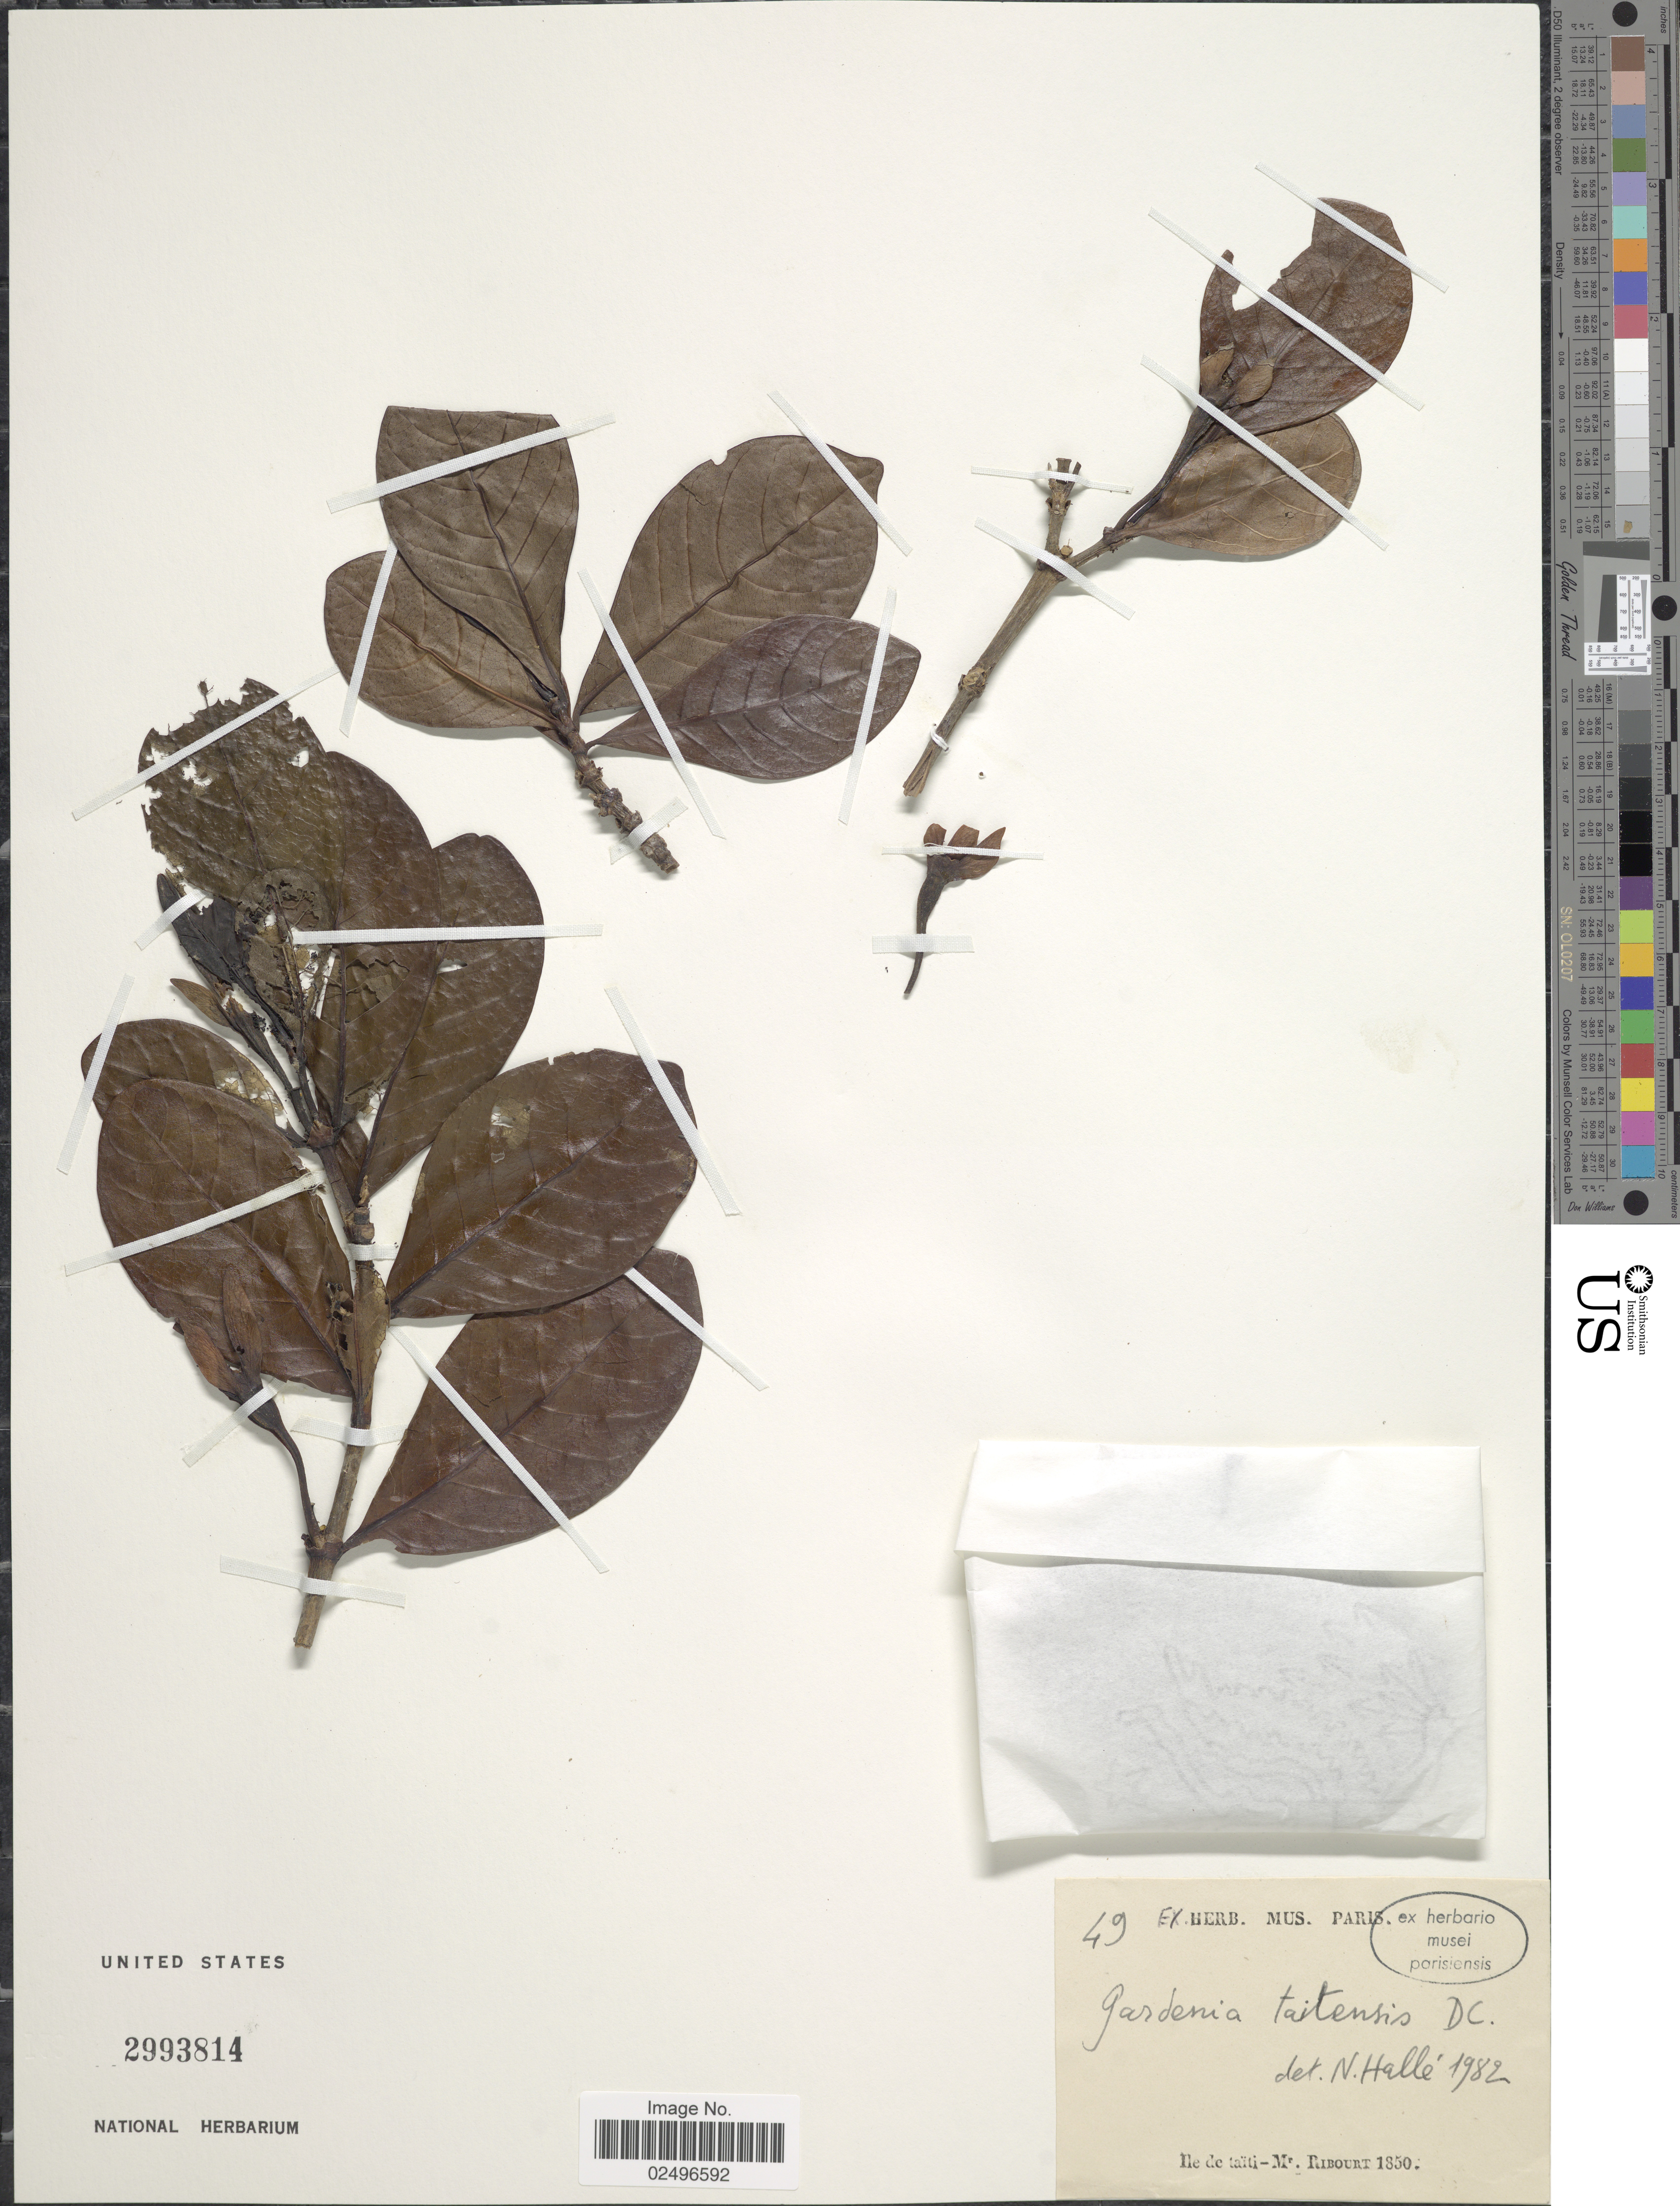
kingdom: Plantae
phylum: Tracheophyta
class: Magnoliopsida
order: Gentianales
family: Rubiaceae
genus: Gardenia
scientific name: Gardenia taitensis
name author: DC.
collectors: M. Ribourt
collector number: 49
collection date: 1850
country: French Polynesia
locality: Ile de Taiti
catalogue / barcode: US 2993814